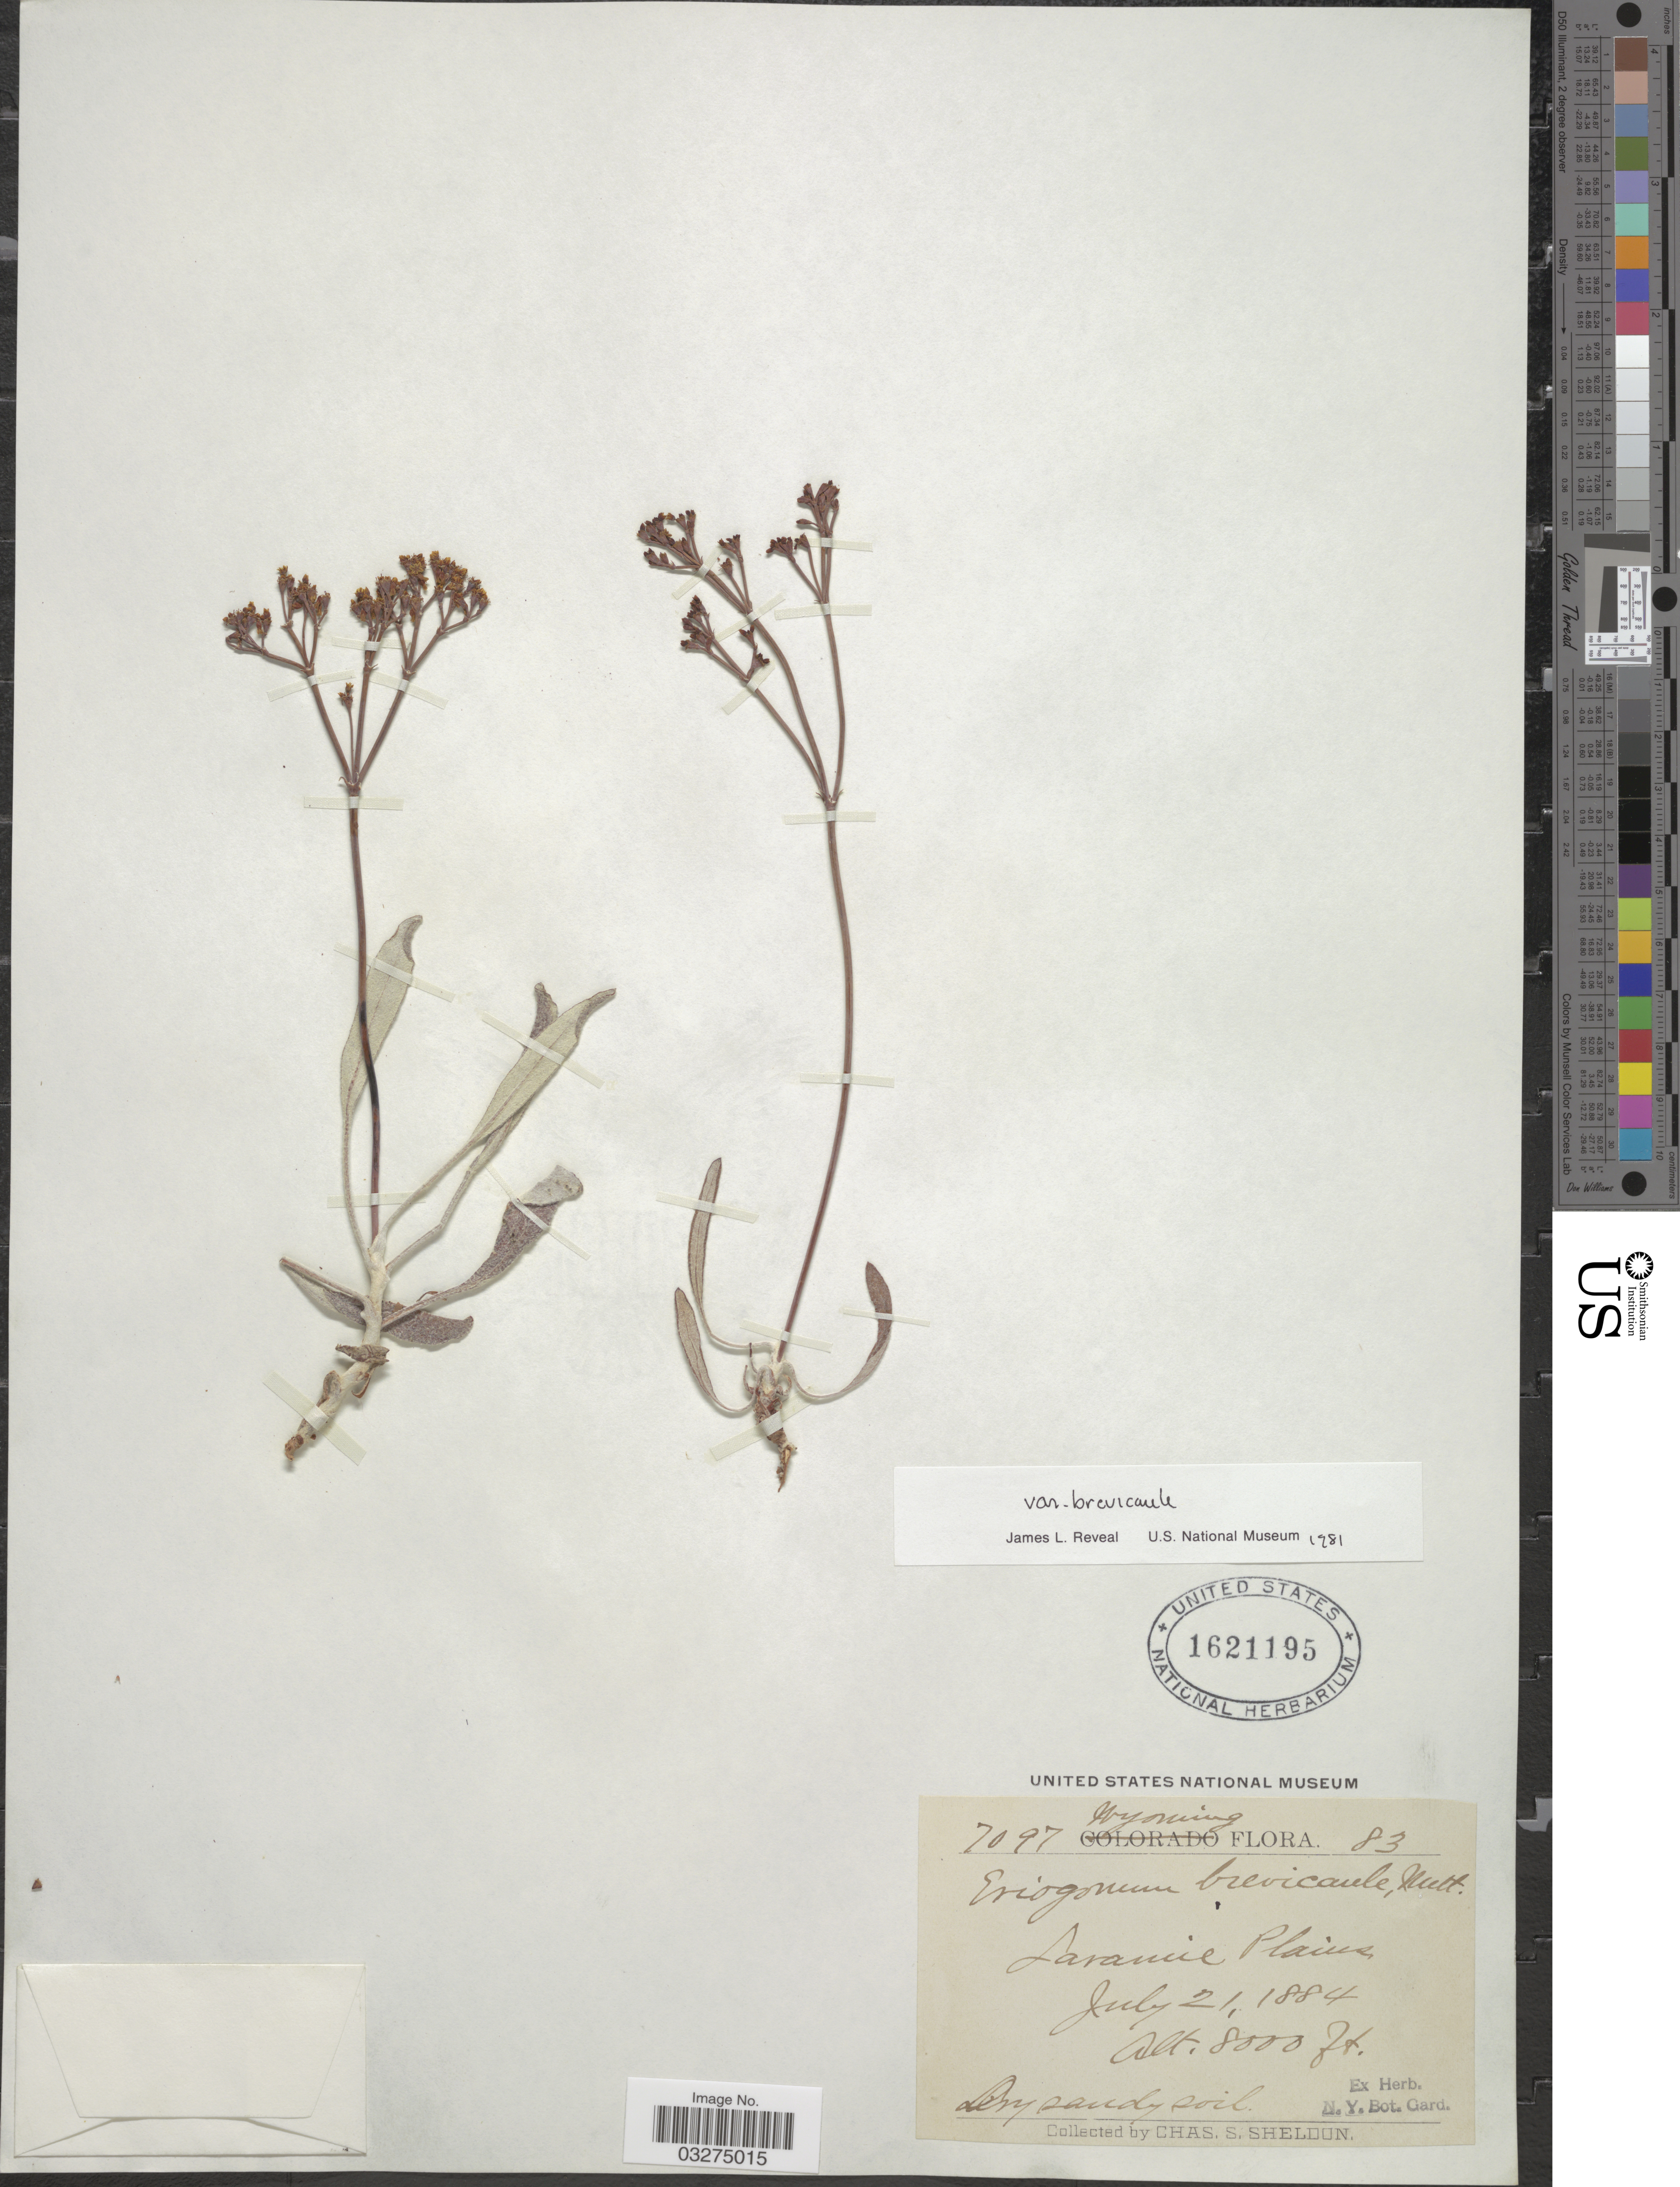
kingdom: Plantae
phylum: Tracheophyta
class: Magnoliopsida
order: Caryophyllales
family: Polygonaceae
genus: Eriogonum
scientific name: Eriogonum brevicaule var. brevicaule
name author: Nutt.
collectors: C. S. Sheldon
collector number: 7097/83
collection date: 1884-07-21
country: United States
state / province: Wyoming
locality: Laramie Plains.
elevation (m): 2438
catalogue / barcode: US 1621195